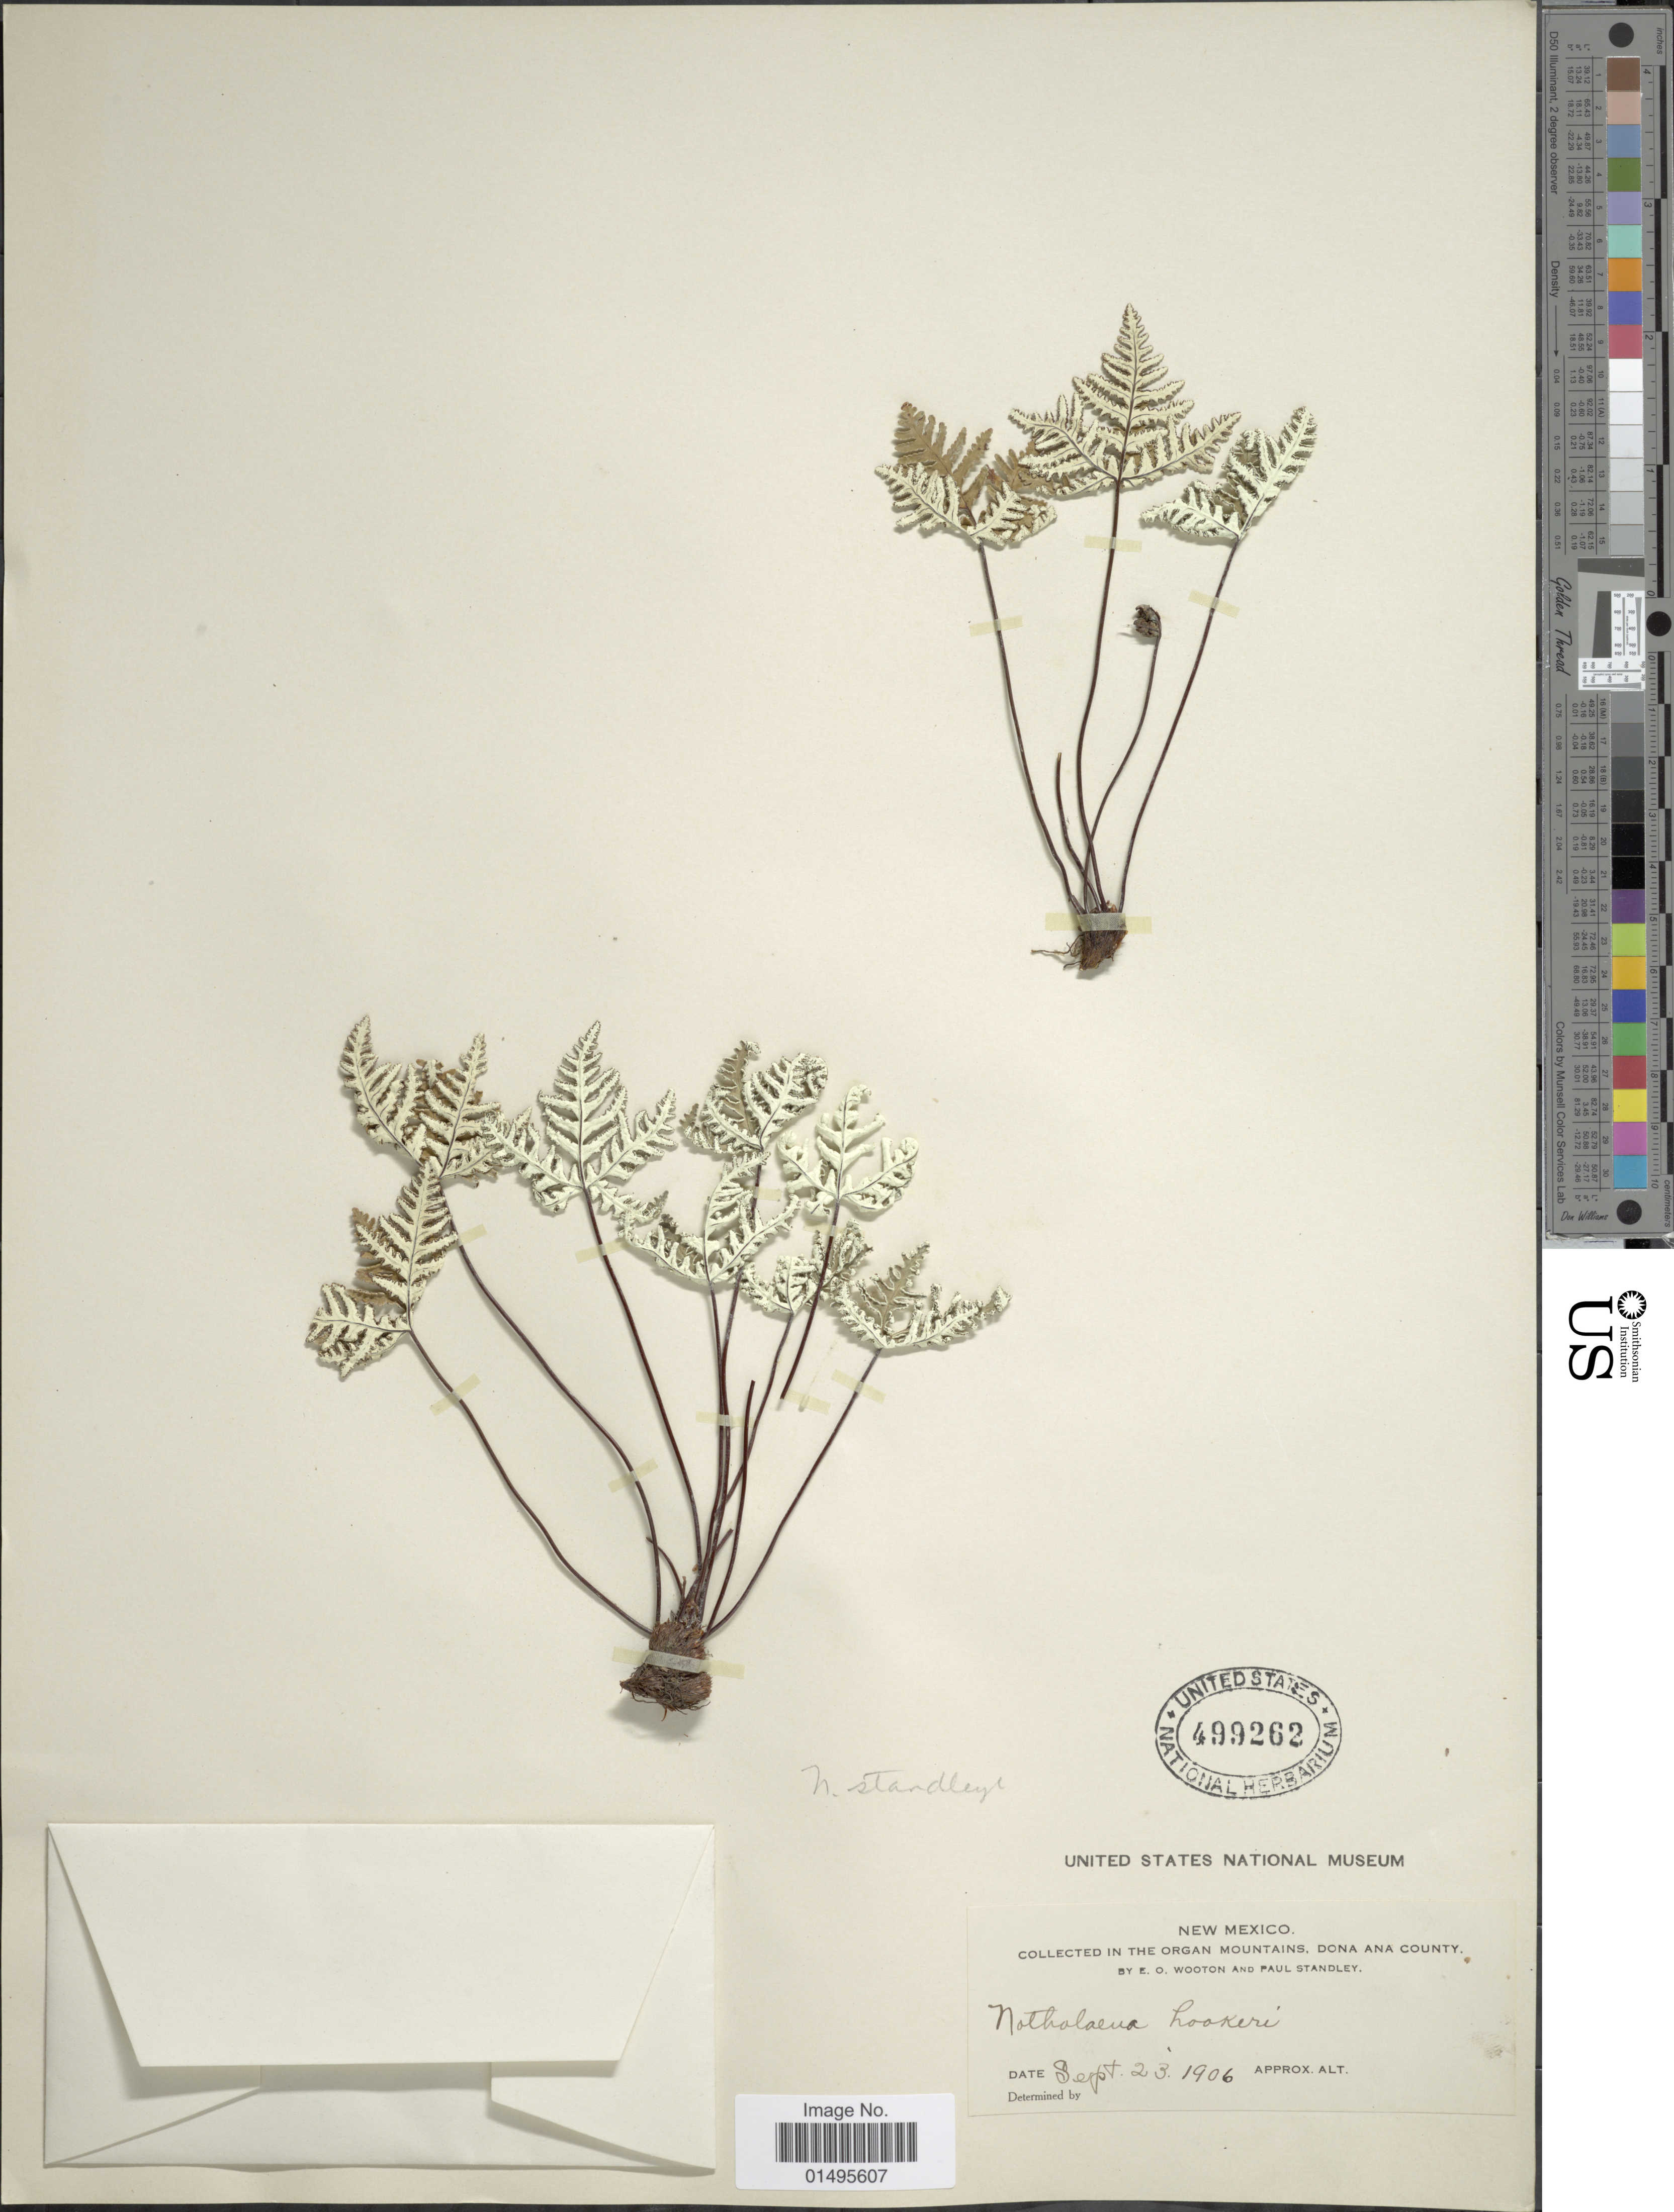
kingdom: Plantae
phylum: Tracheophyta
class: Polypodiopsida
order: Polypodiales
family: Pteridaceae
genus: Notholaena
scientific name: Notholaena standleyi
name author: Maxon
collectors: E. O. Wooton & P. C. Standley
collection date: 1906-09-23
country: United States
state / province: New Mexico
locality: Organ Moutains, Dona Ana County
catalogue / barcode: US 499262